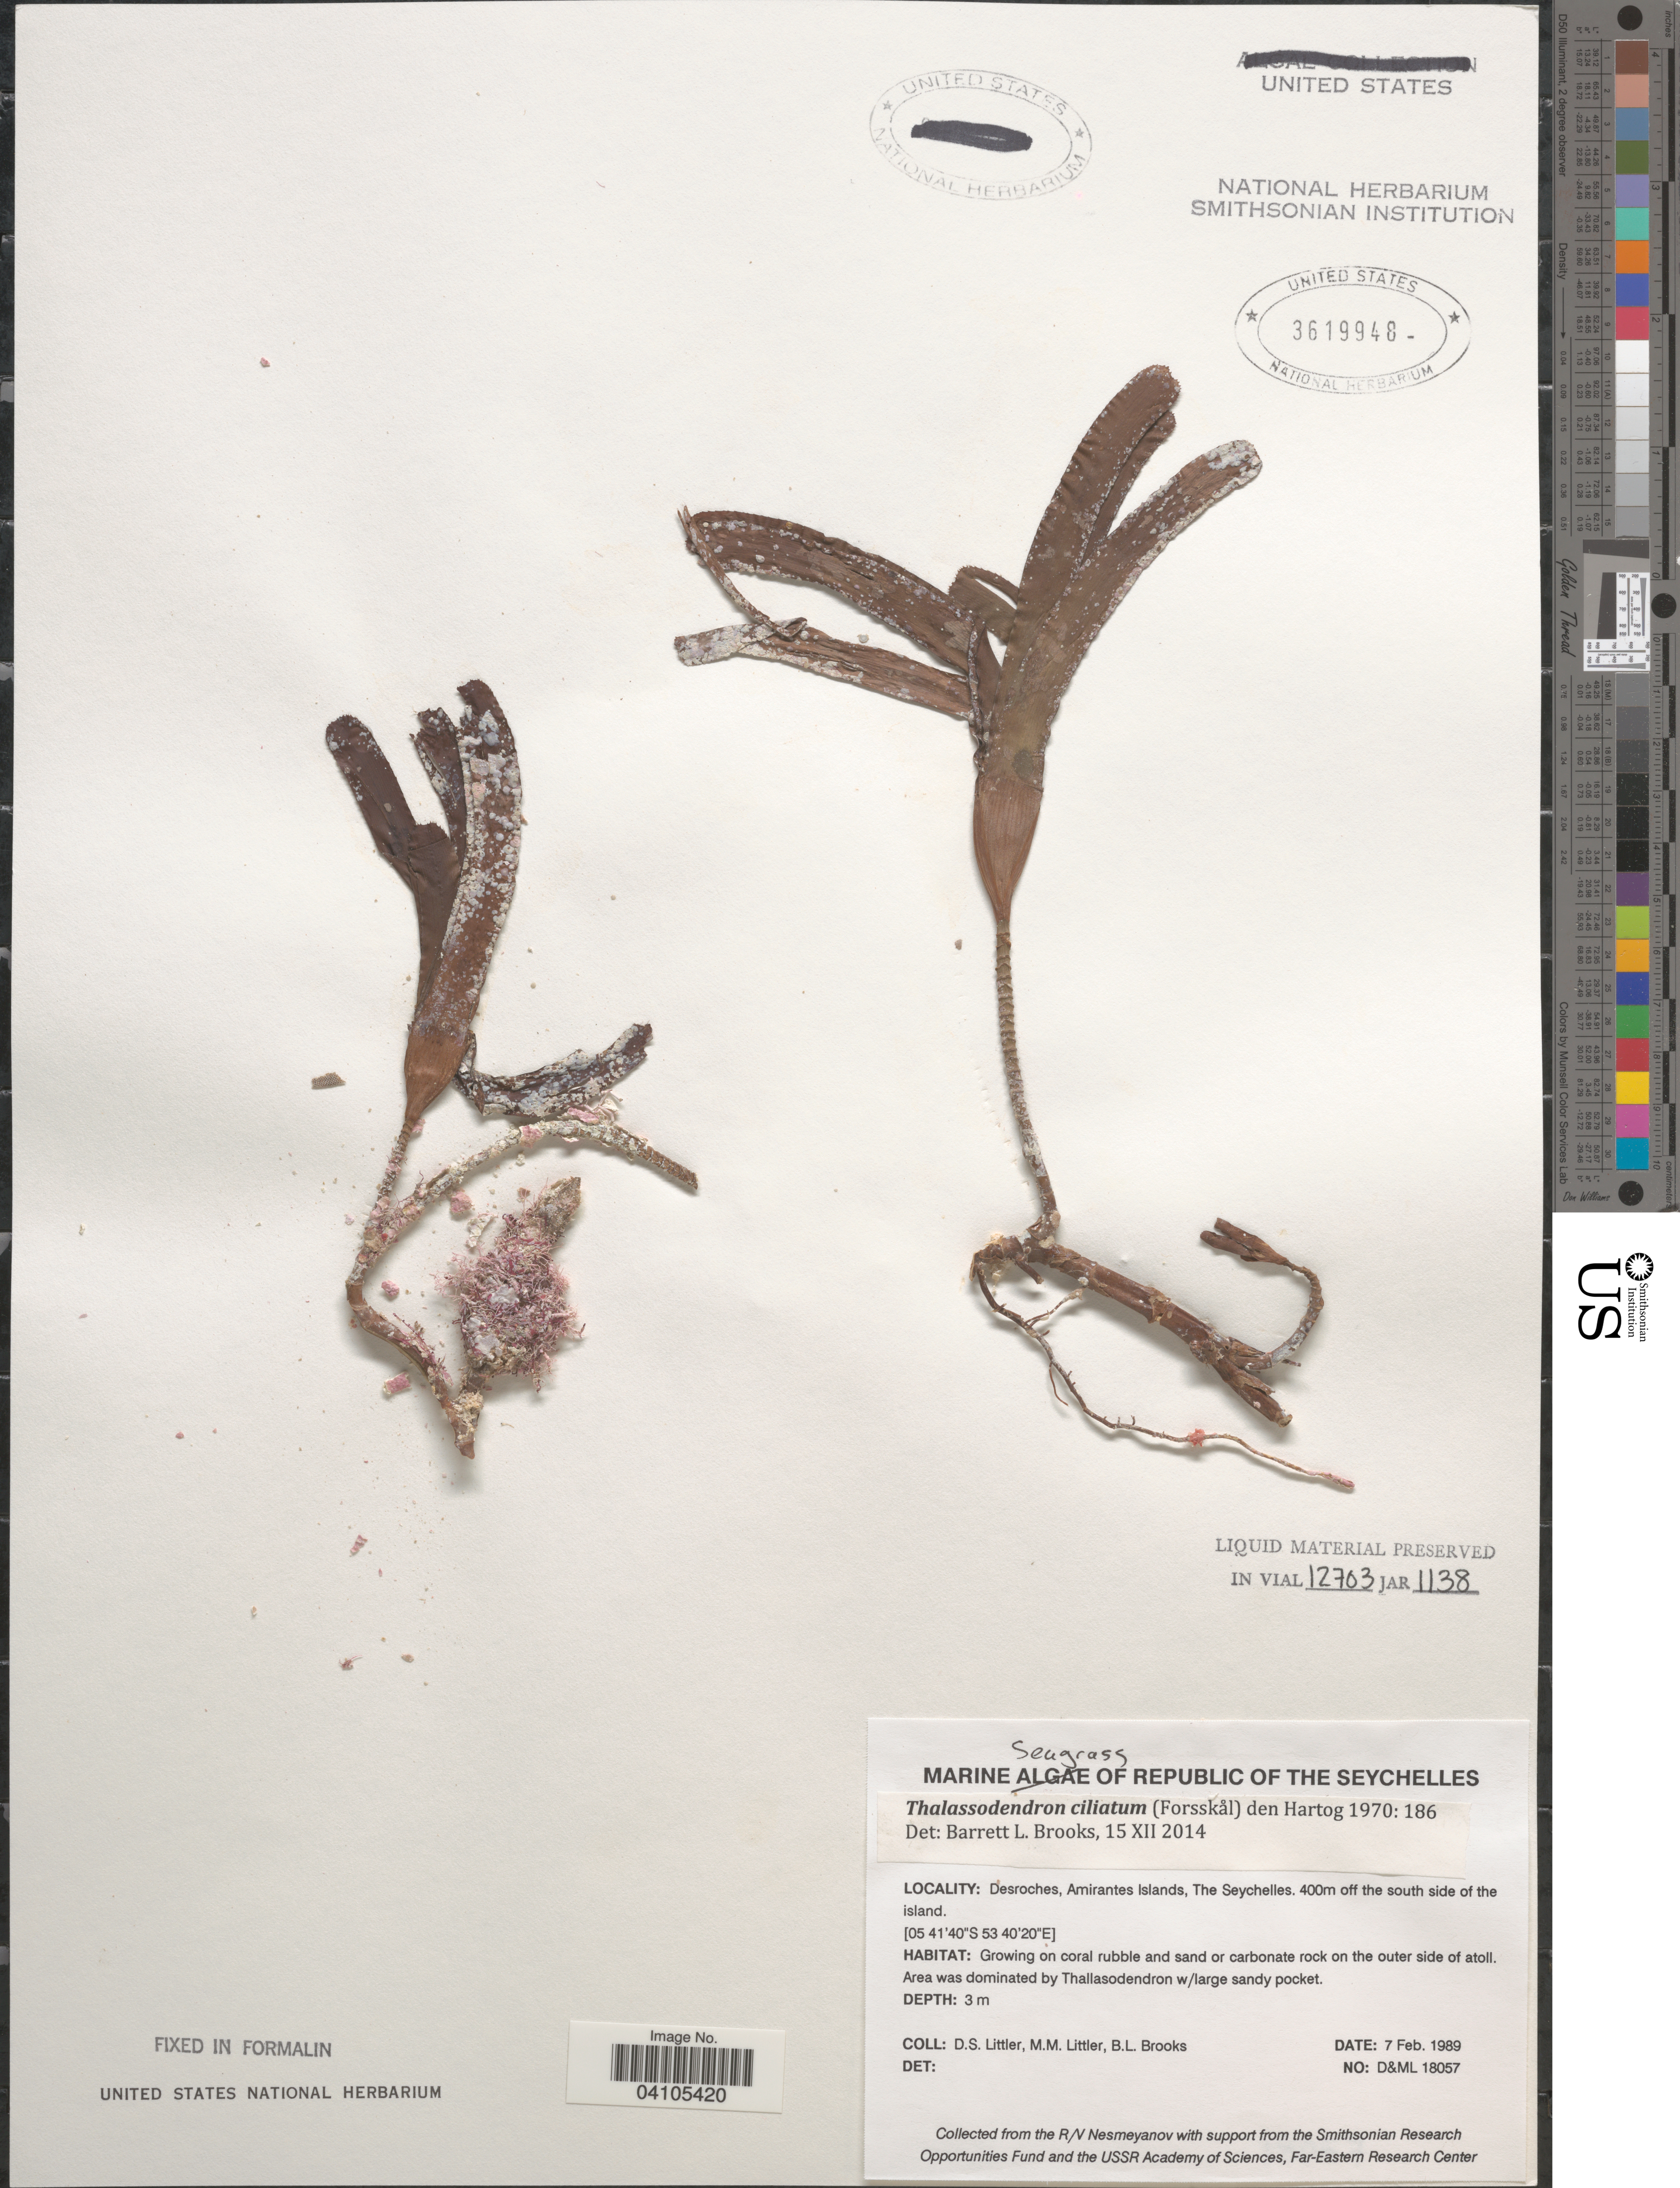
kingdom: Plantae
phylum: Tracheophyta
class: Liliopsida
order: Alismatales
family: Cymodoceaceae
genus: Thalassodendron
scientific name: Thalassodendron ciliatum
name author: (Forssk.) Hartog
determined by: Brooks, B. L., (BOT), Smithsonian Institution - National Museum of Natural History (UNITED STATES)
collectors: D. S. Littler & B. Brooks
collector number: D&ML18057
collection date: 1989-02-07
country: Seychelles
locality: Republic of the Seychelles. Desroches, Amirantes Islands. 400m off the south side of the island.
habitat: Growing on coral rubble and sand or carbonate rock on the outer side of atoll. Area was dominated by Thallasodendron w/large sandy pocket.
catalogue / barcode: US 3619948